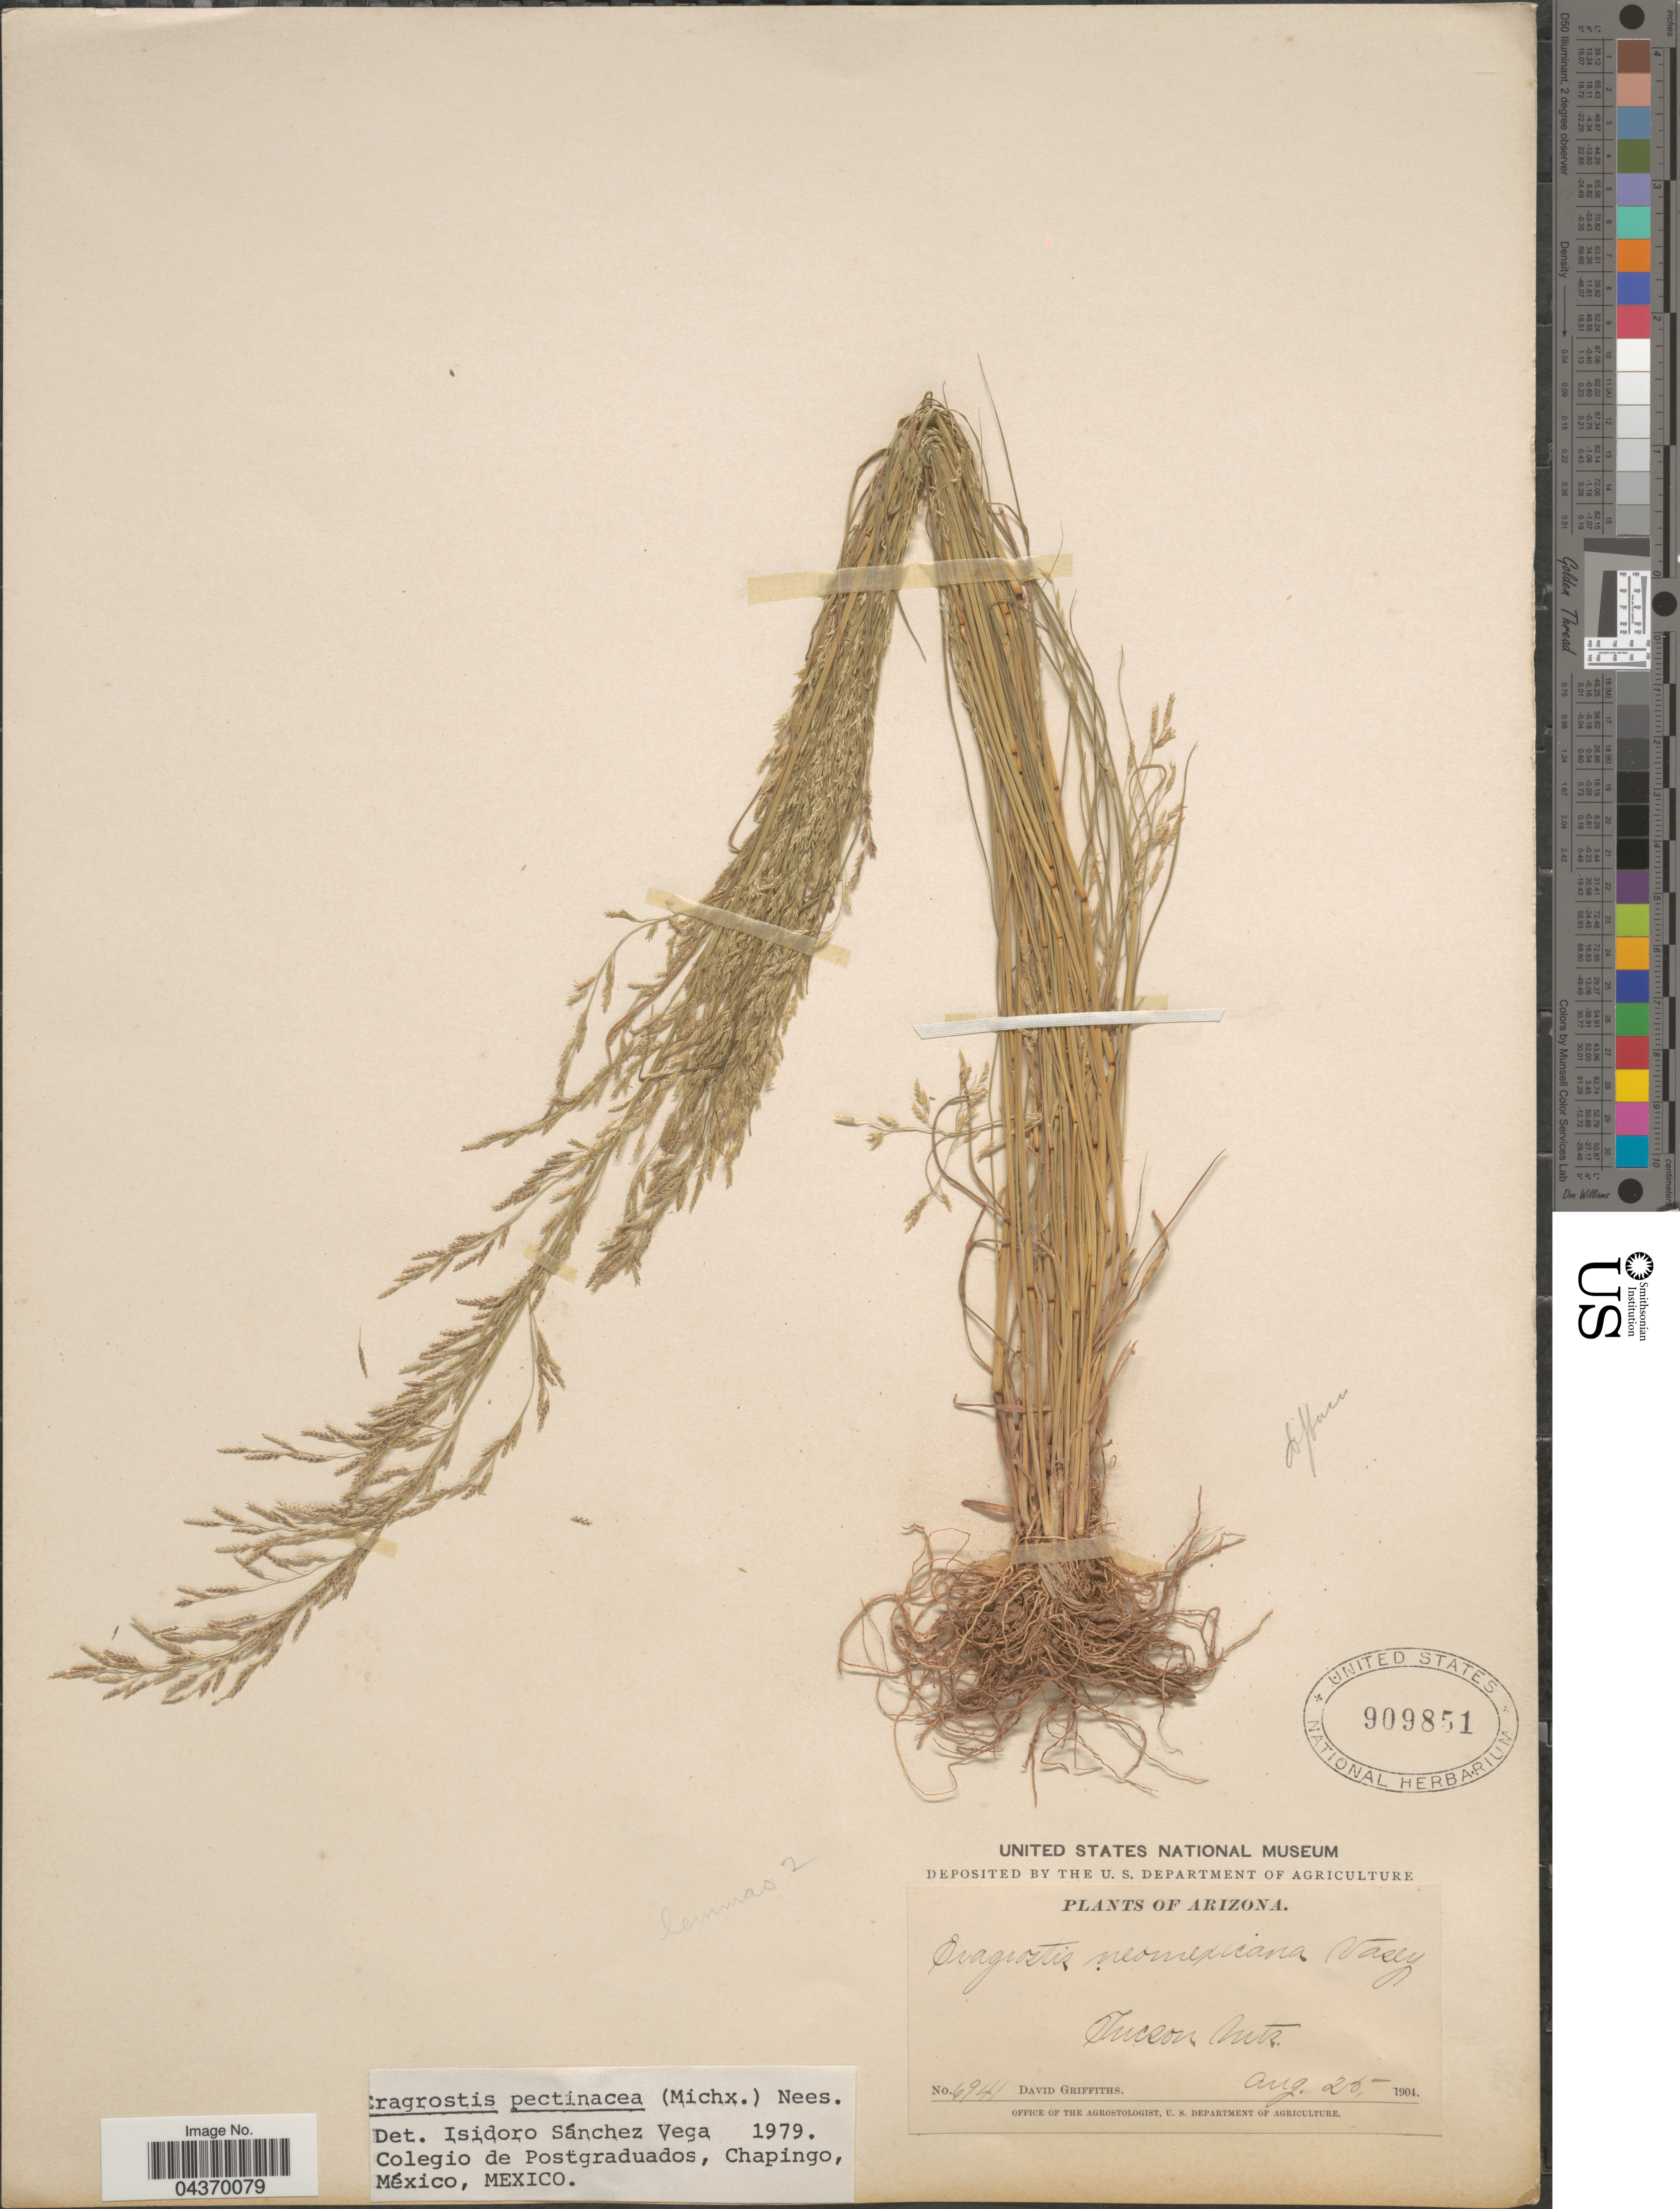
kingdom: Plantae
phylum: Tracheophyta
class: Liliopsida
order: Poales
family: Poaceae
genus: Eragrostis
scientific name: Eragrostis pectinacea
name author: (Michx.) Nees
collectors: D. Griffiths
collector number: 6941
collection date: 1904-08-25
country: United States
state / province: Arizona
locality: Tucson Mts.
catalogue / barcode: US 909851